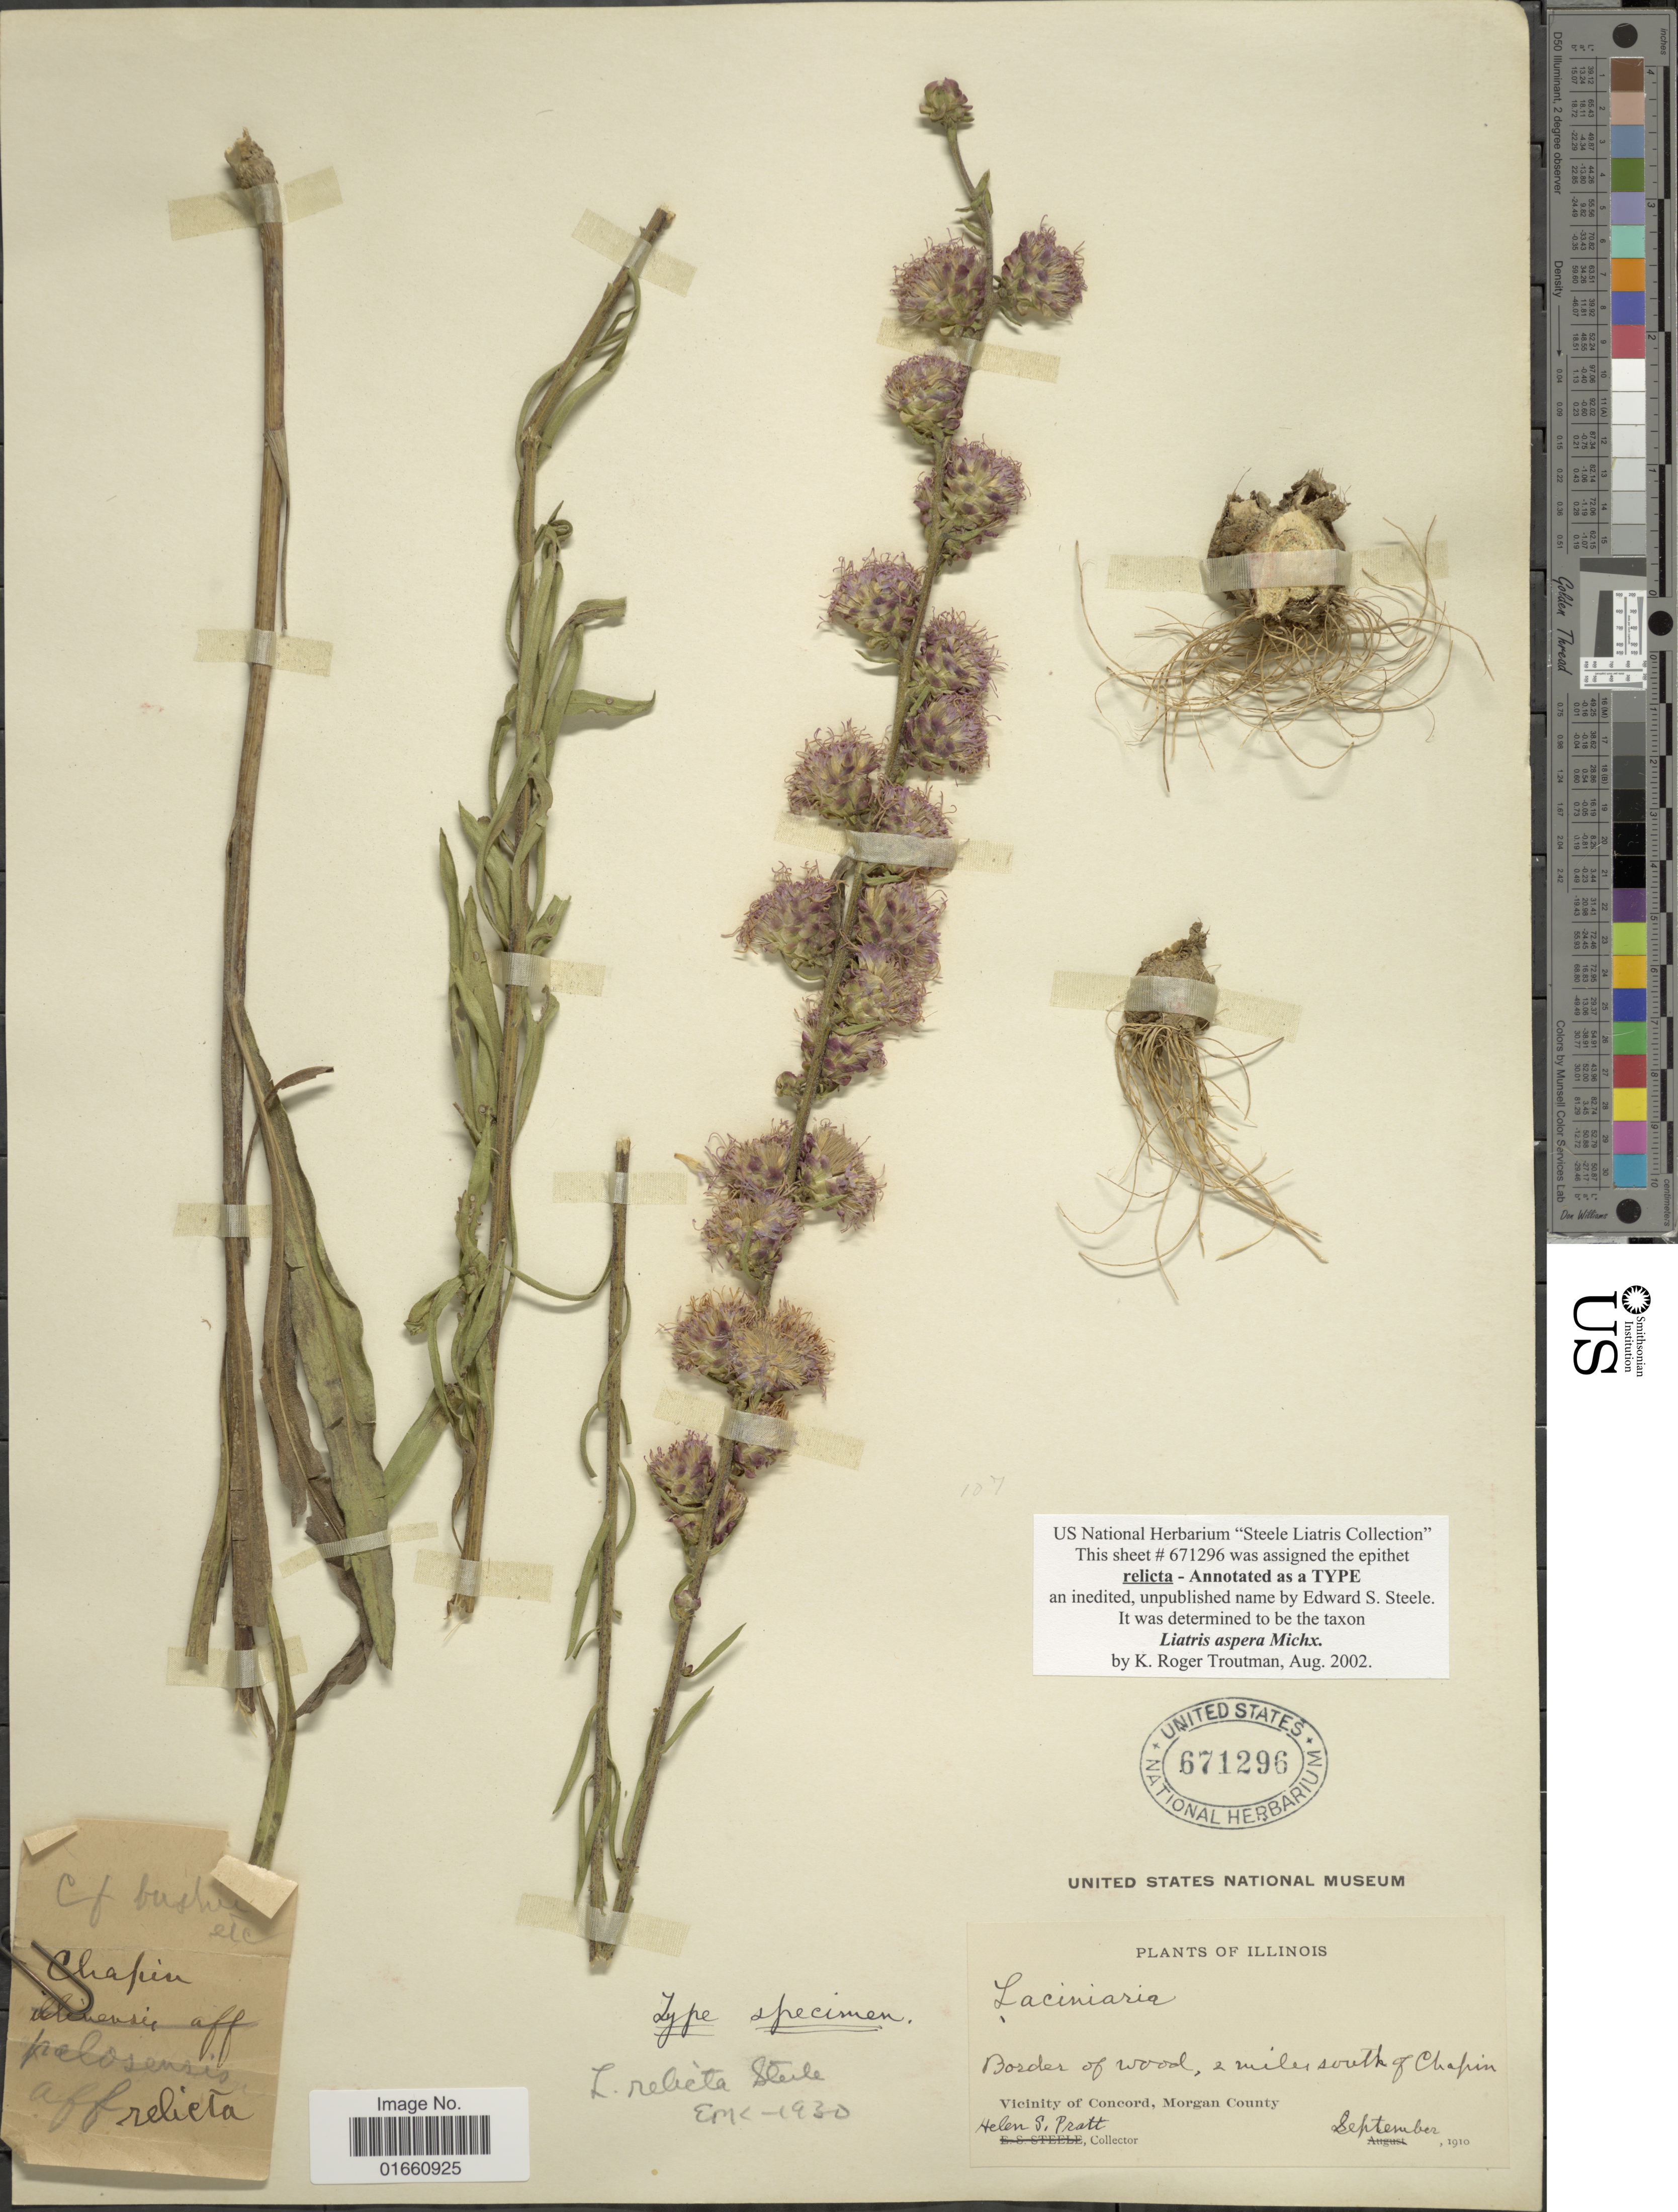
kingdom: Plantae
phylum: Tracheophyta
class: Magnoliopsida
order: Asterales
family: Asteraceae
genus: Liatris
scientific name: Liatris aspera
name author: Michx.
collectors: H. Pratt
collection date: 1910-09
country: United States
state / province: Illinois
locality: Border of wood, 2miles south of Chapin, Vicinity of Concord, Morgan County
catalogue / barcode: US 671296